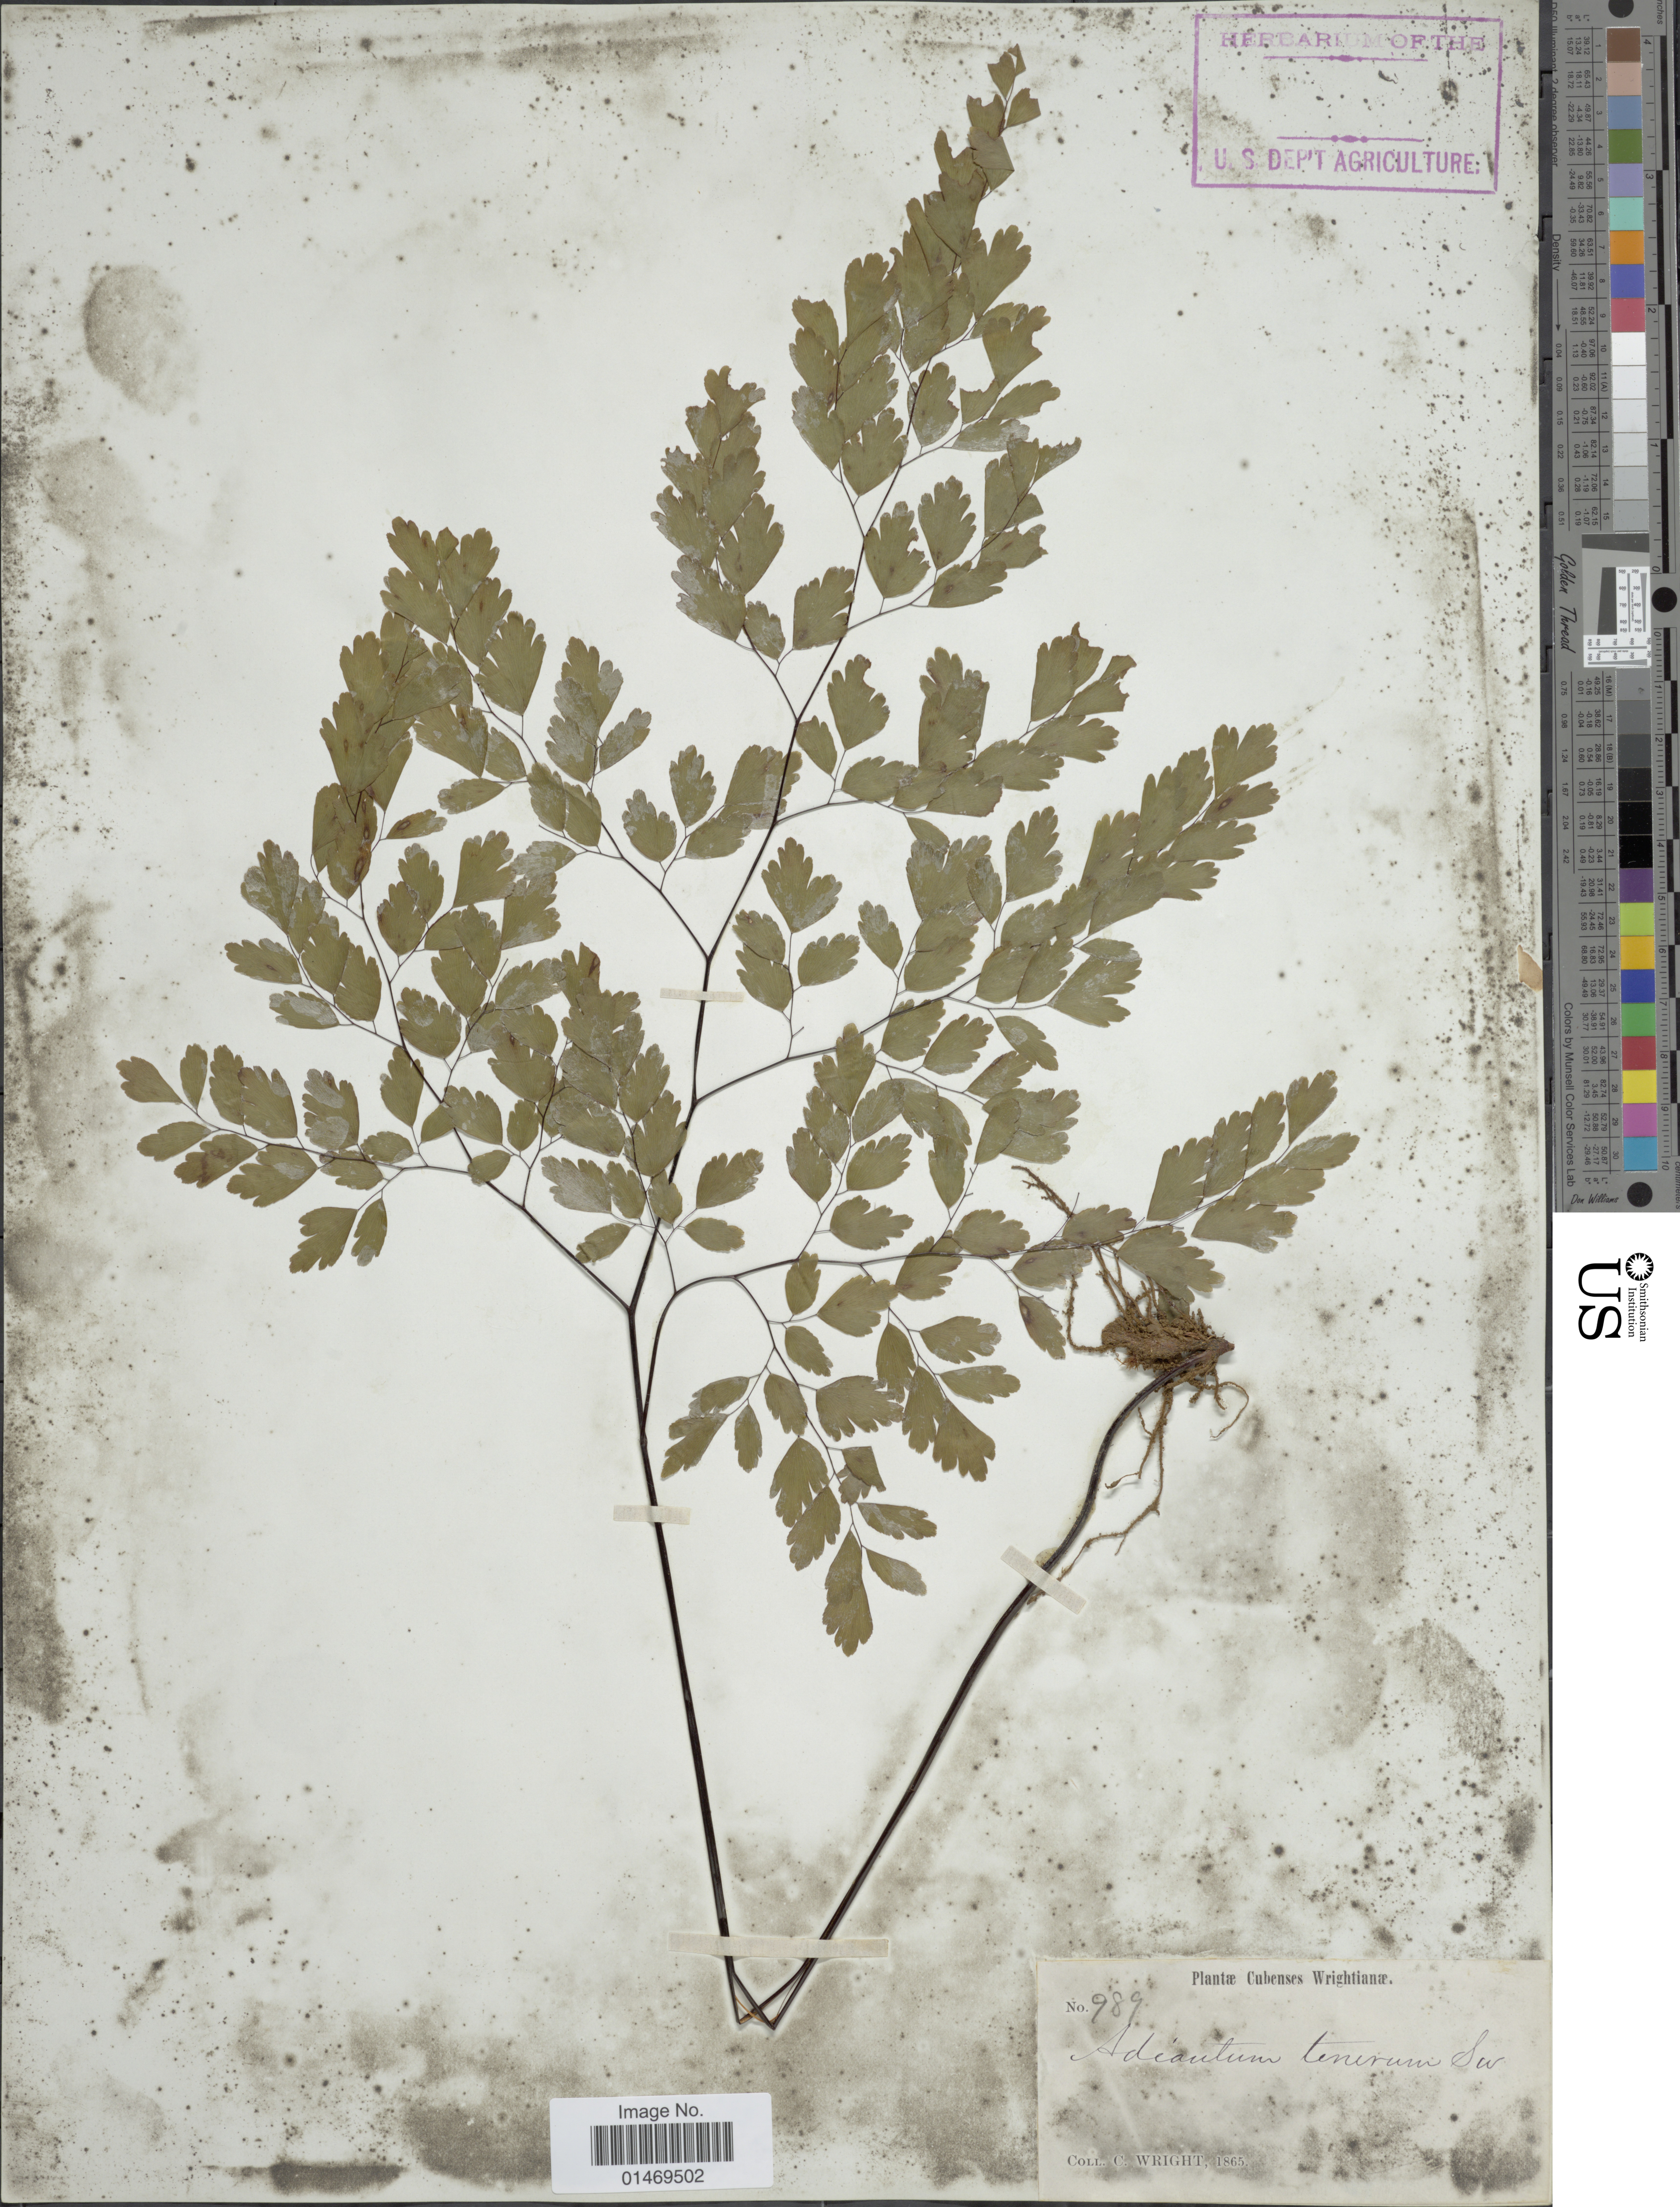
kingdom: Plantae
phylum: Tracheophyta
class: Polypodiopsida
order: Polypodiales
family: Pteridaceae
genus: Adiantum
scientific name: Adiantum tenerum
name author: Sw.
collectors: C. Wright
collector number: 989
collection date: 1865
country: Cuba